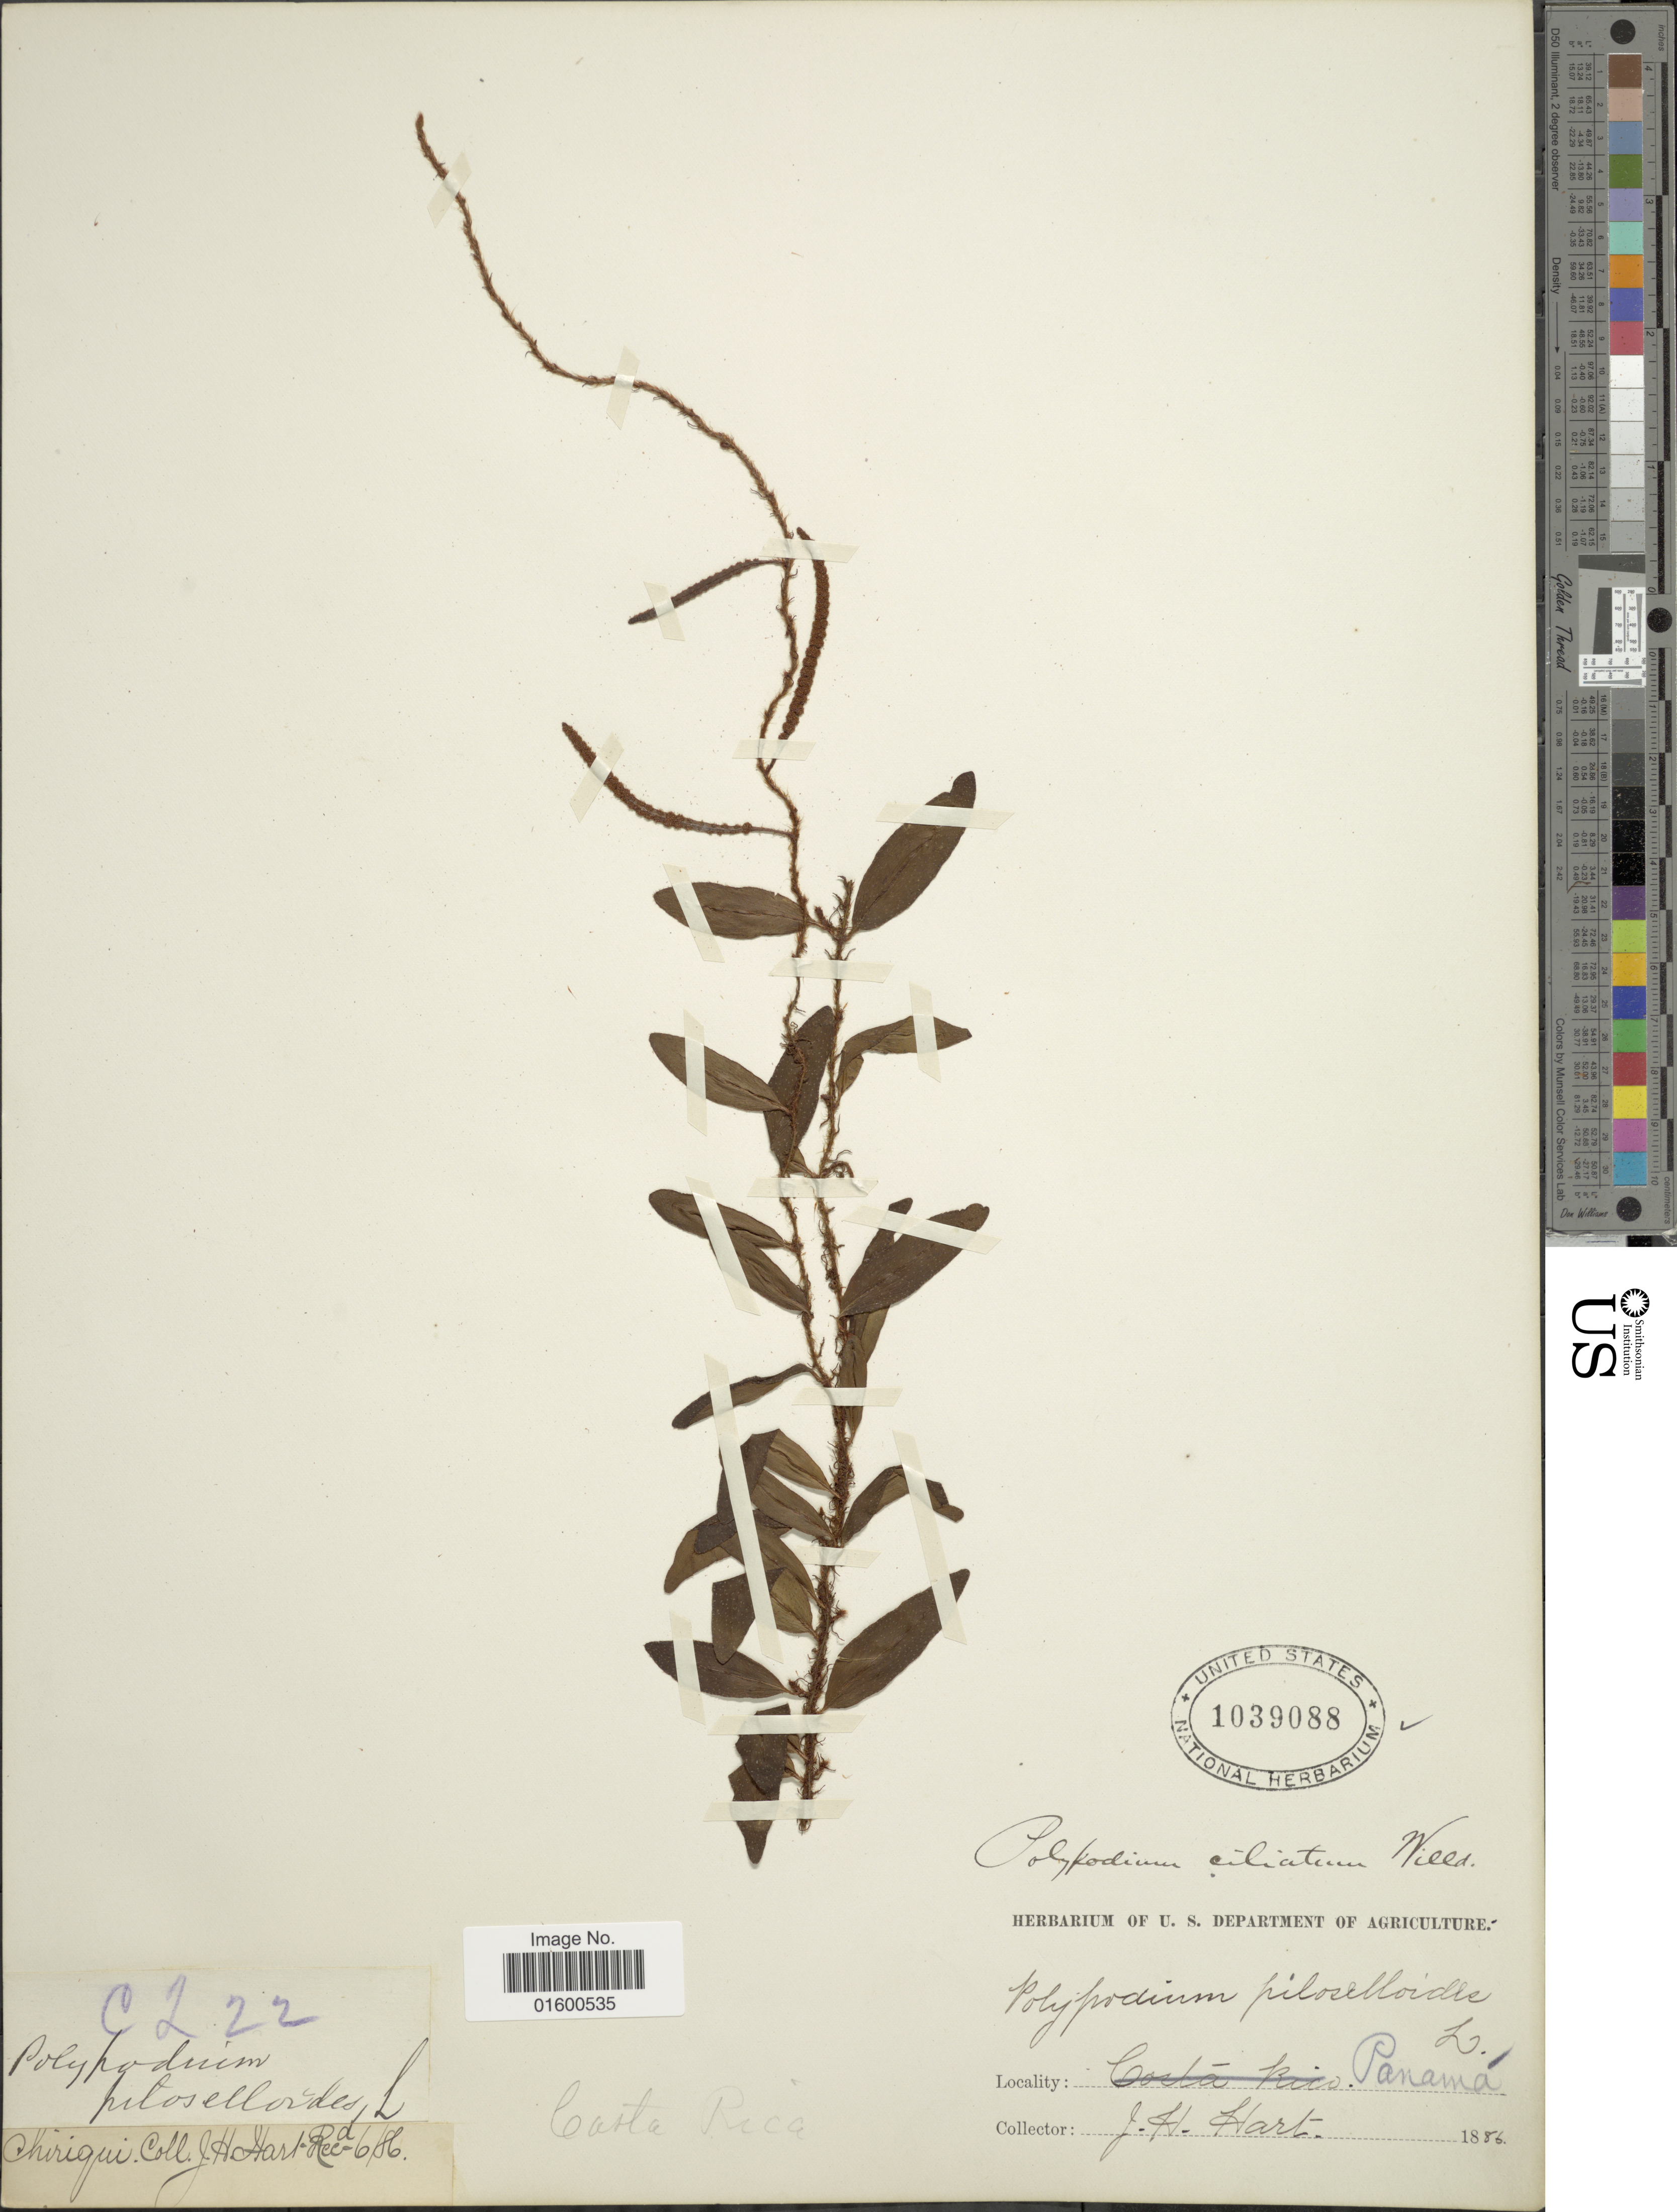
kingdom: Plantae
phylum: Tracheophyta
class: Polypodiopsida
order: Polypodiales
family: Polypodiaceae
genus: Microgramma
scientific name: Microgramma reptans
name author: (Cav.) A.R. Sm.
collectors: J. H. Hart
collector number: C222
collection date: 1886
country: Panama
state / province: Chiriqui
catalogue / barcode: US 1039088